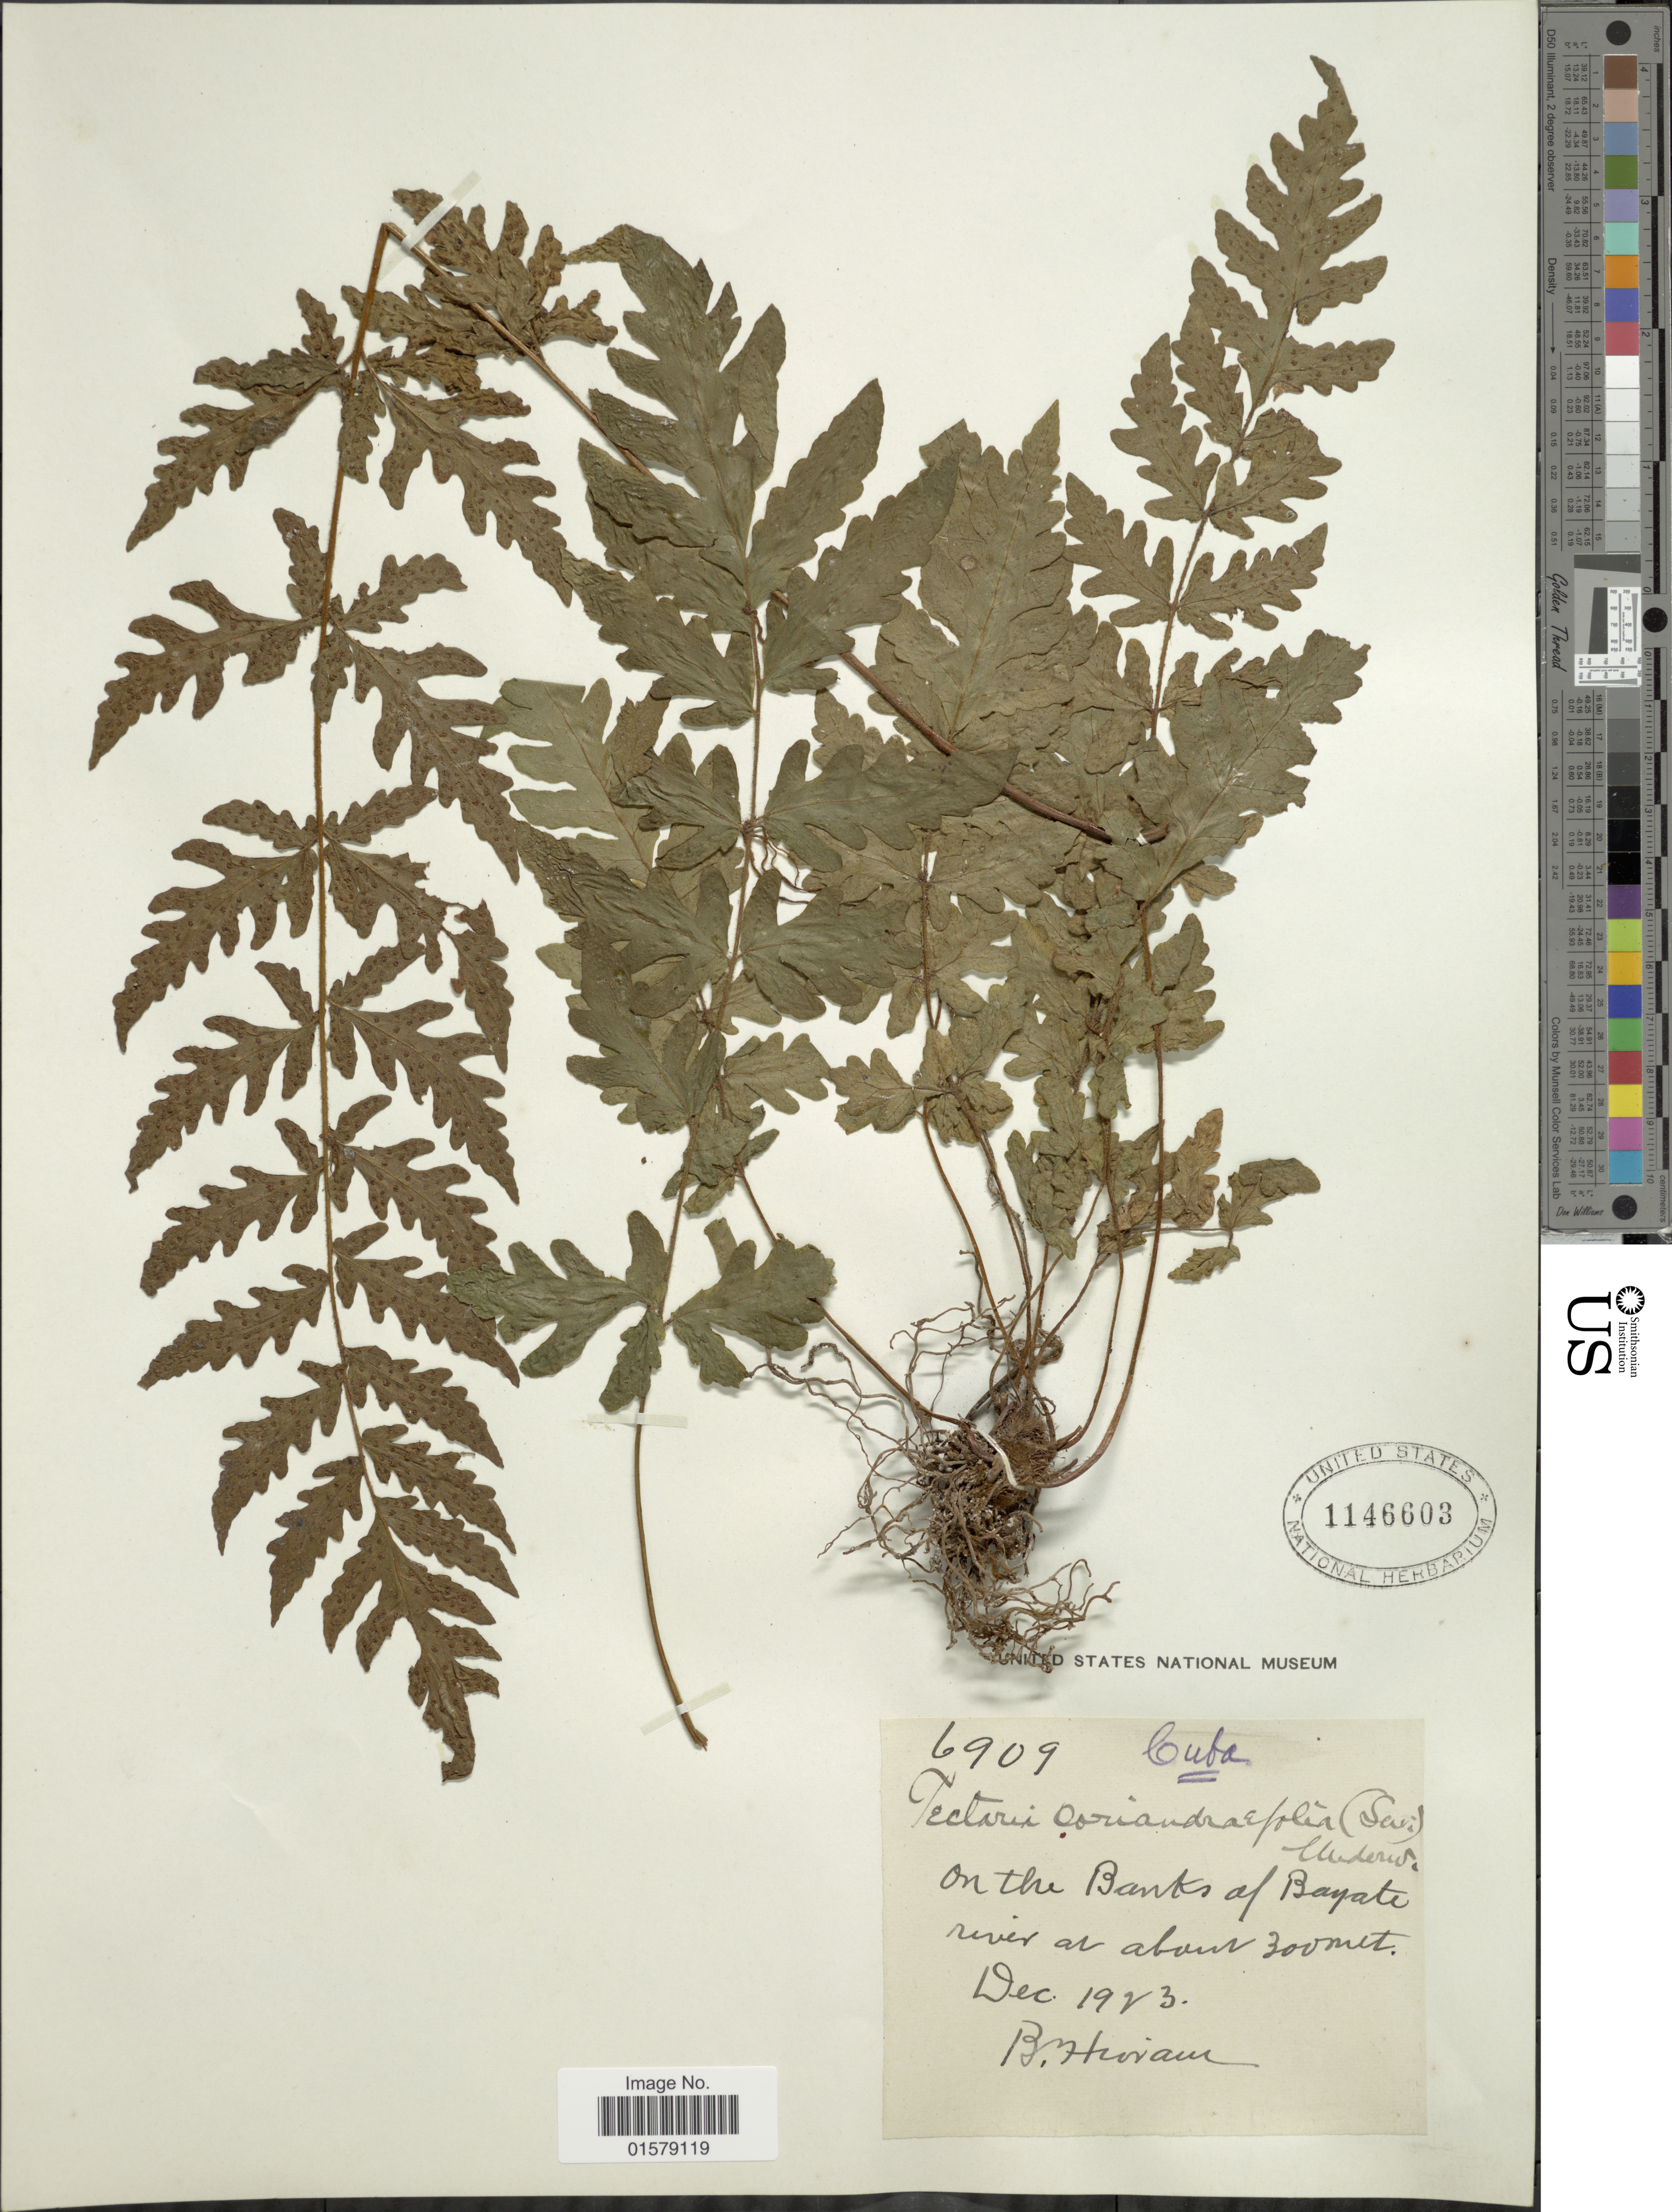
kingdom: Plantae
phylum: Tracheophyta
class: Polypodiopsida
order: Polypodiales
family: Tectariaceae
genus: Tectaria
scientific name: Tectaria coriandrifolia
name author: Underw.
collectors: Bro. Hioram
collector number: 6909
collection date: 1923-12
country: Cuba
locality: On the banks of Bayate river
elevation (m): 300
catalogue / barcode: US 1146603